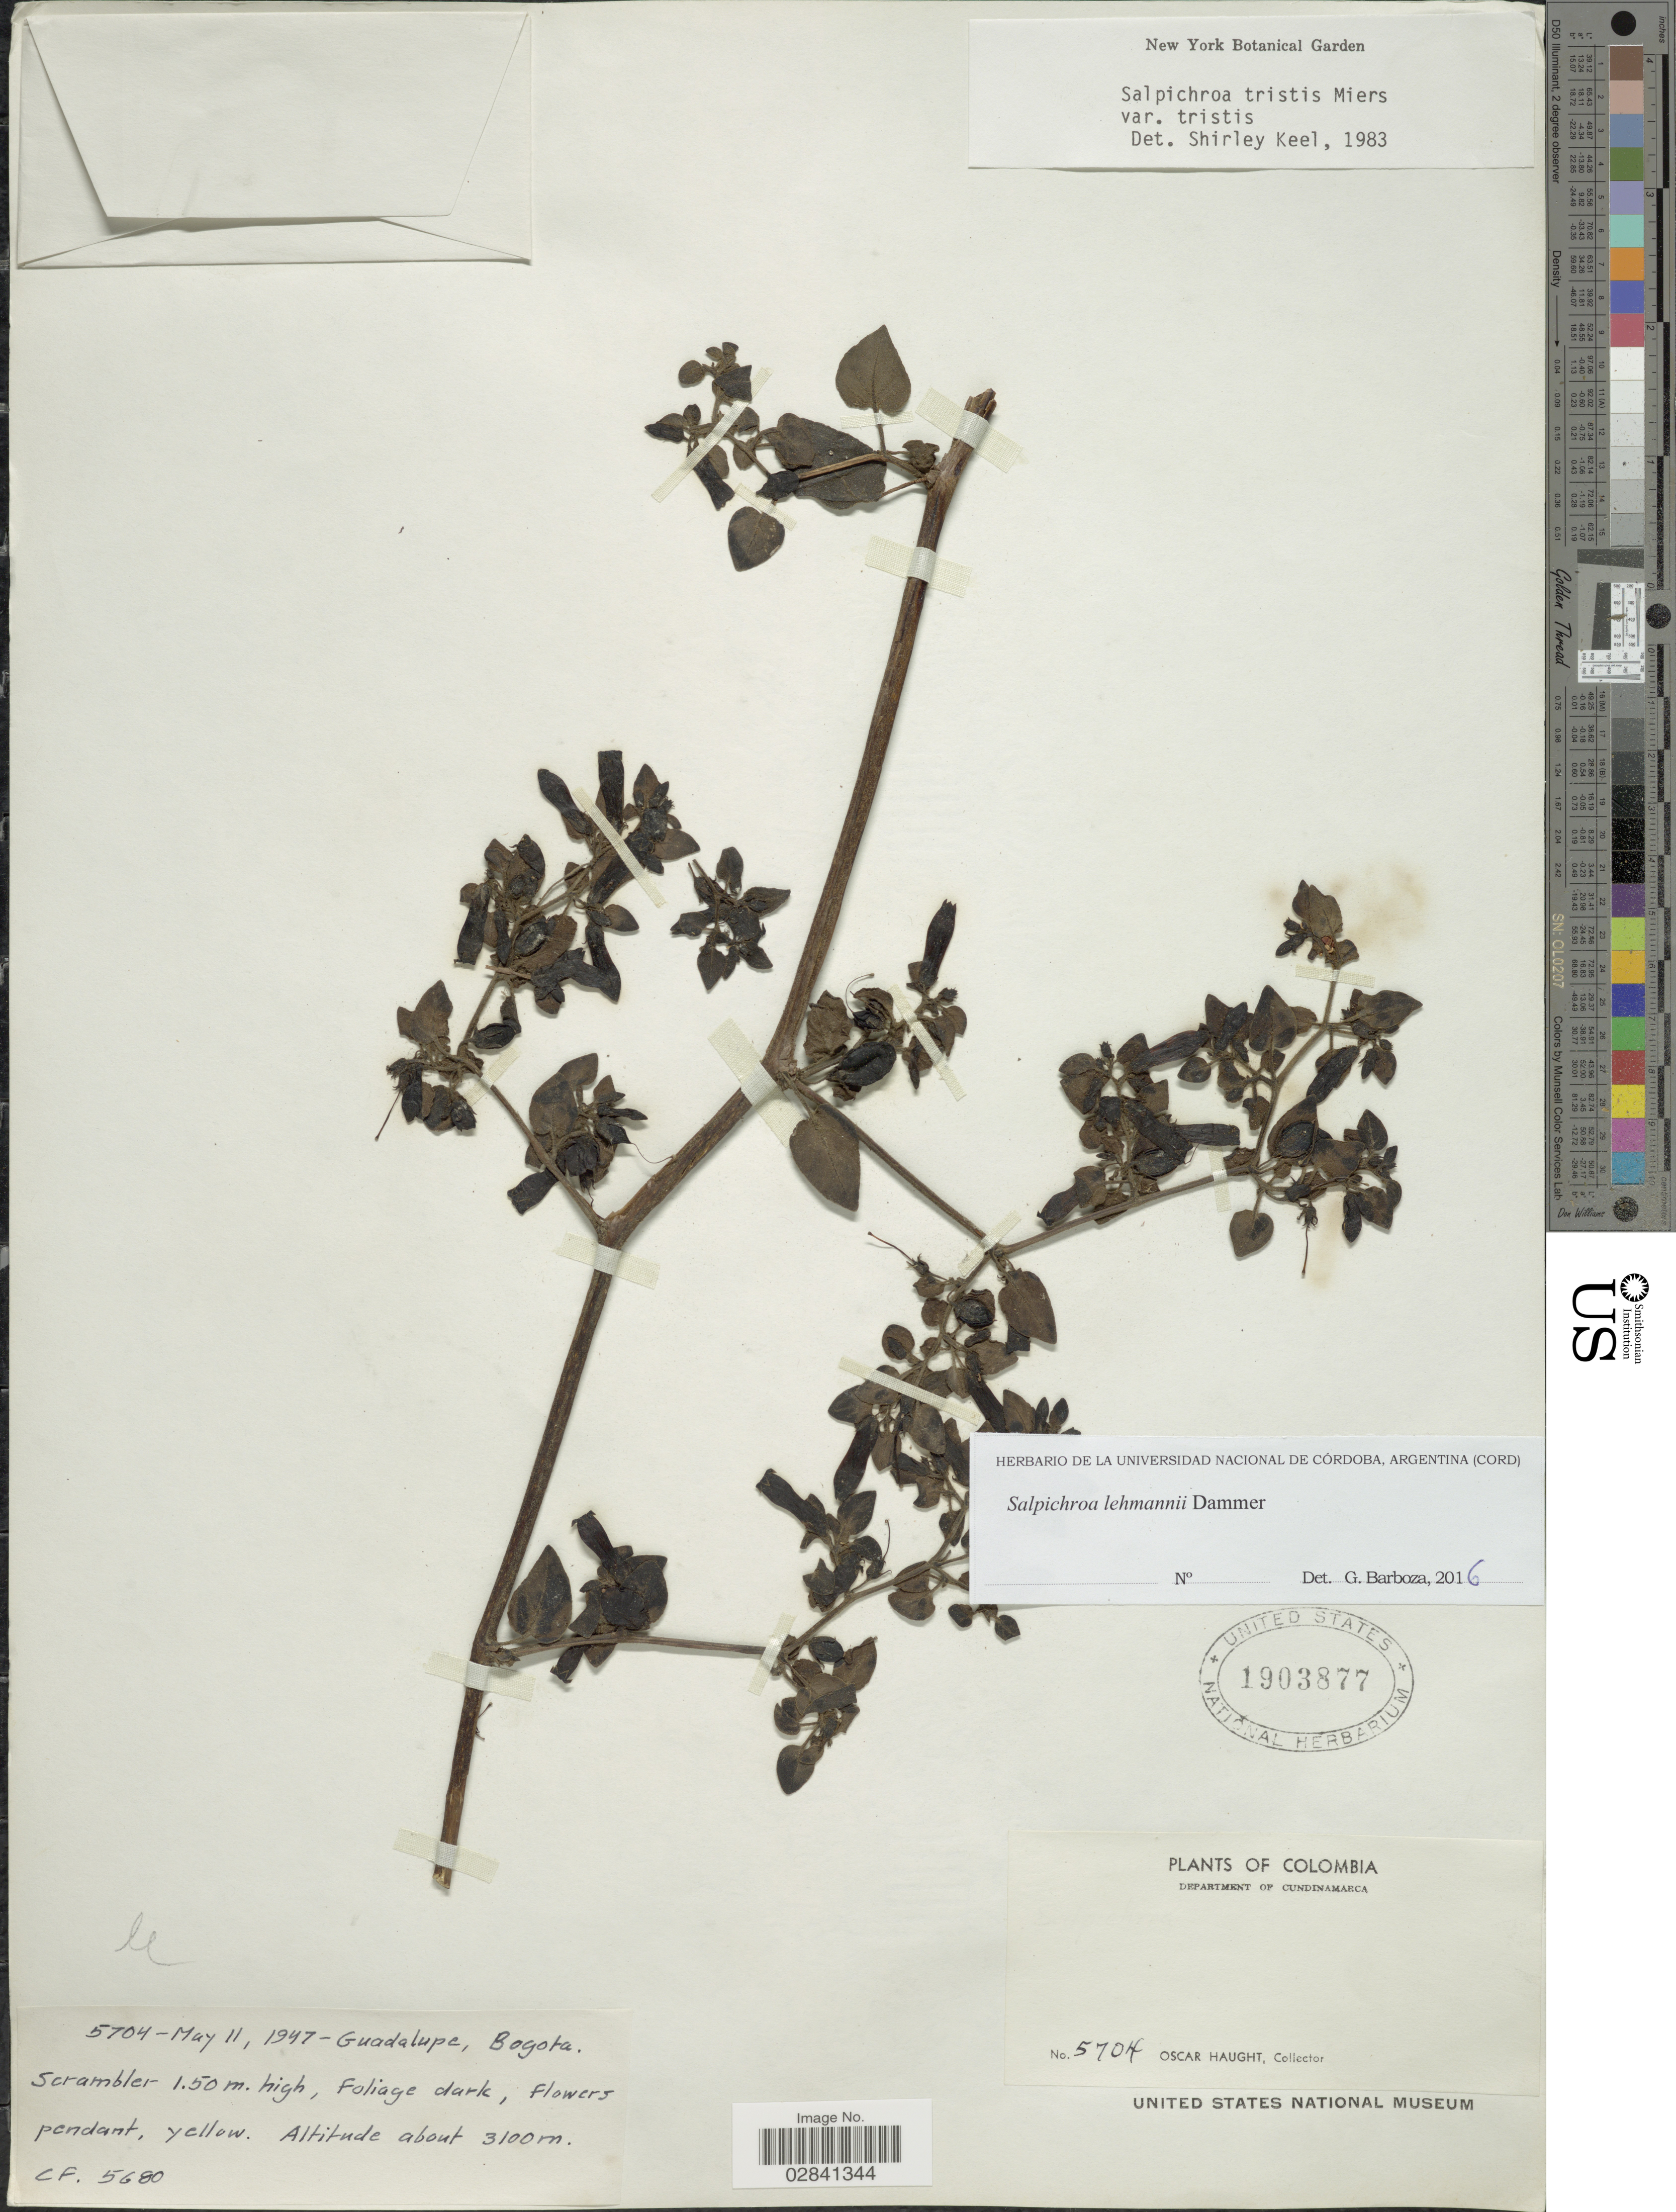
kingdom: Plantae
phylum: Tracheophyta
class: Magnoliopsida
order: Solanales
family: Solanaceae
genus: Salpichroa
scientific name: Salpichroa tristis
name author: Walp.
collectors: O. Haught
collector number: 5704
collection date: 1947-05-11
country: Colombia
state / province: Cundinamarca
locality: Guadalupe, Bogota. Department of Cundinamarca.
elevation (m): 3100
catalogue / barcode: US 1903877